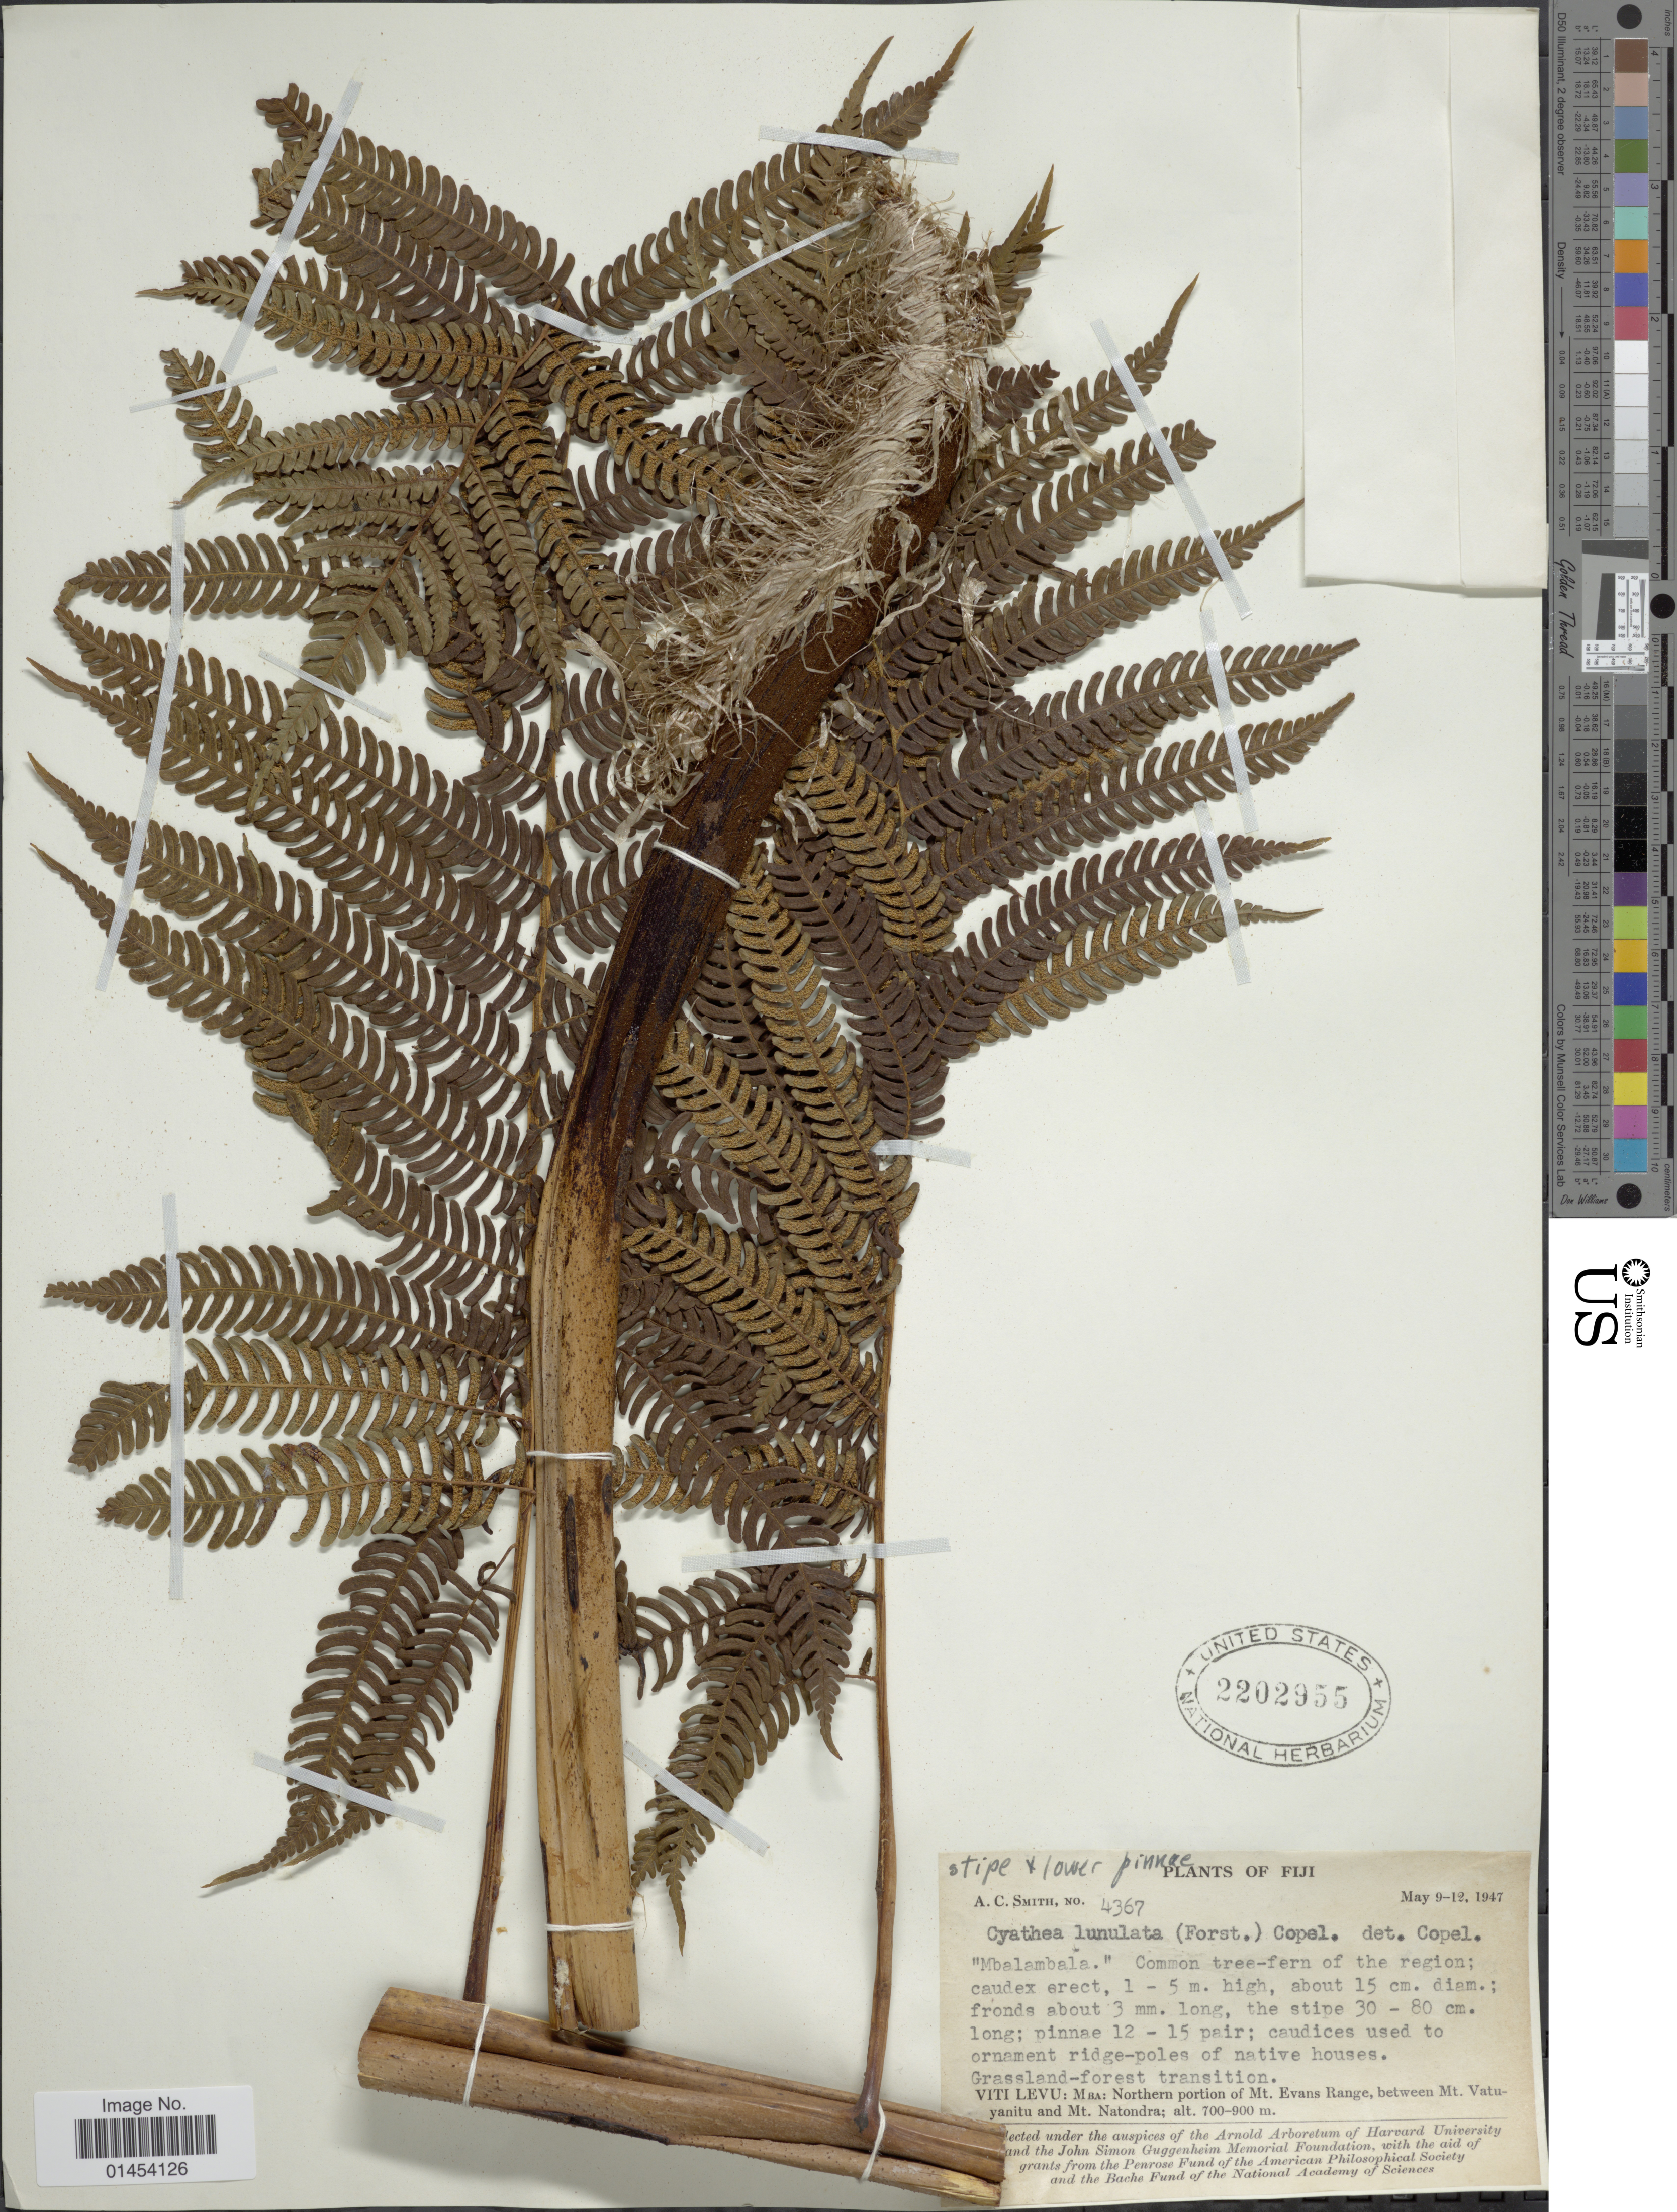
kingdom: Plantae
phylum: Tracheophyta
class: Polypodiopsida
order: Cyatheales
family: Cyatheaceae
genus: Cyathea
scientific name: Cyathea lunulata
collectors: A. C. Smith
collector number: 4367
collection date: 1947-05-09/1947-05-12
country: Fiji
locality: Viti Levu: Mba: Northern portion of Mt. Evans Range, between Mt. Vatuyanitu and Mt. Natondra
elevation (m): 700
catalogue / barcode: US 2202955